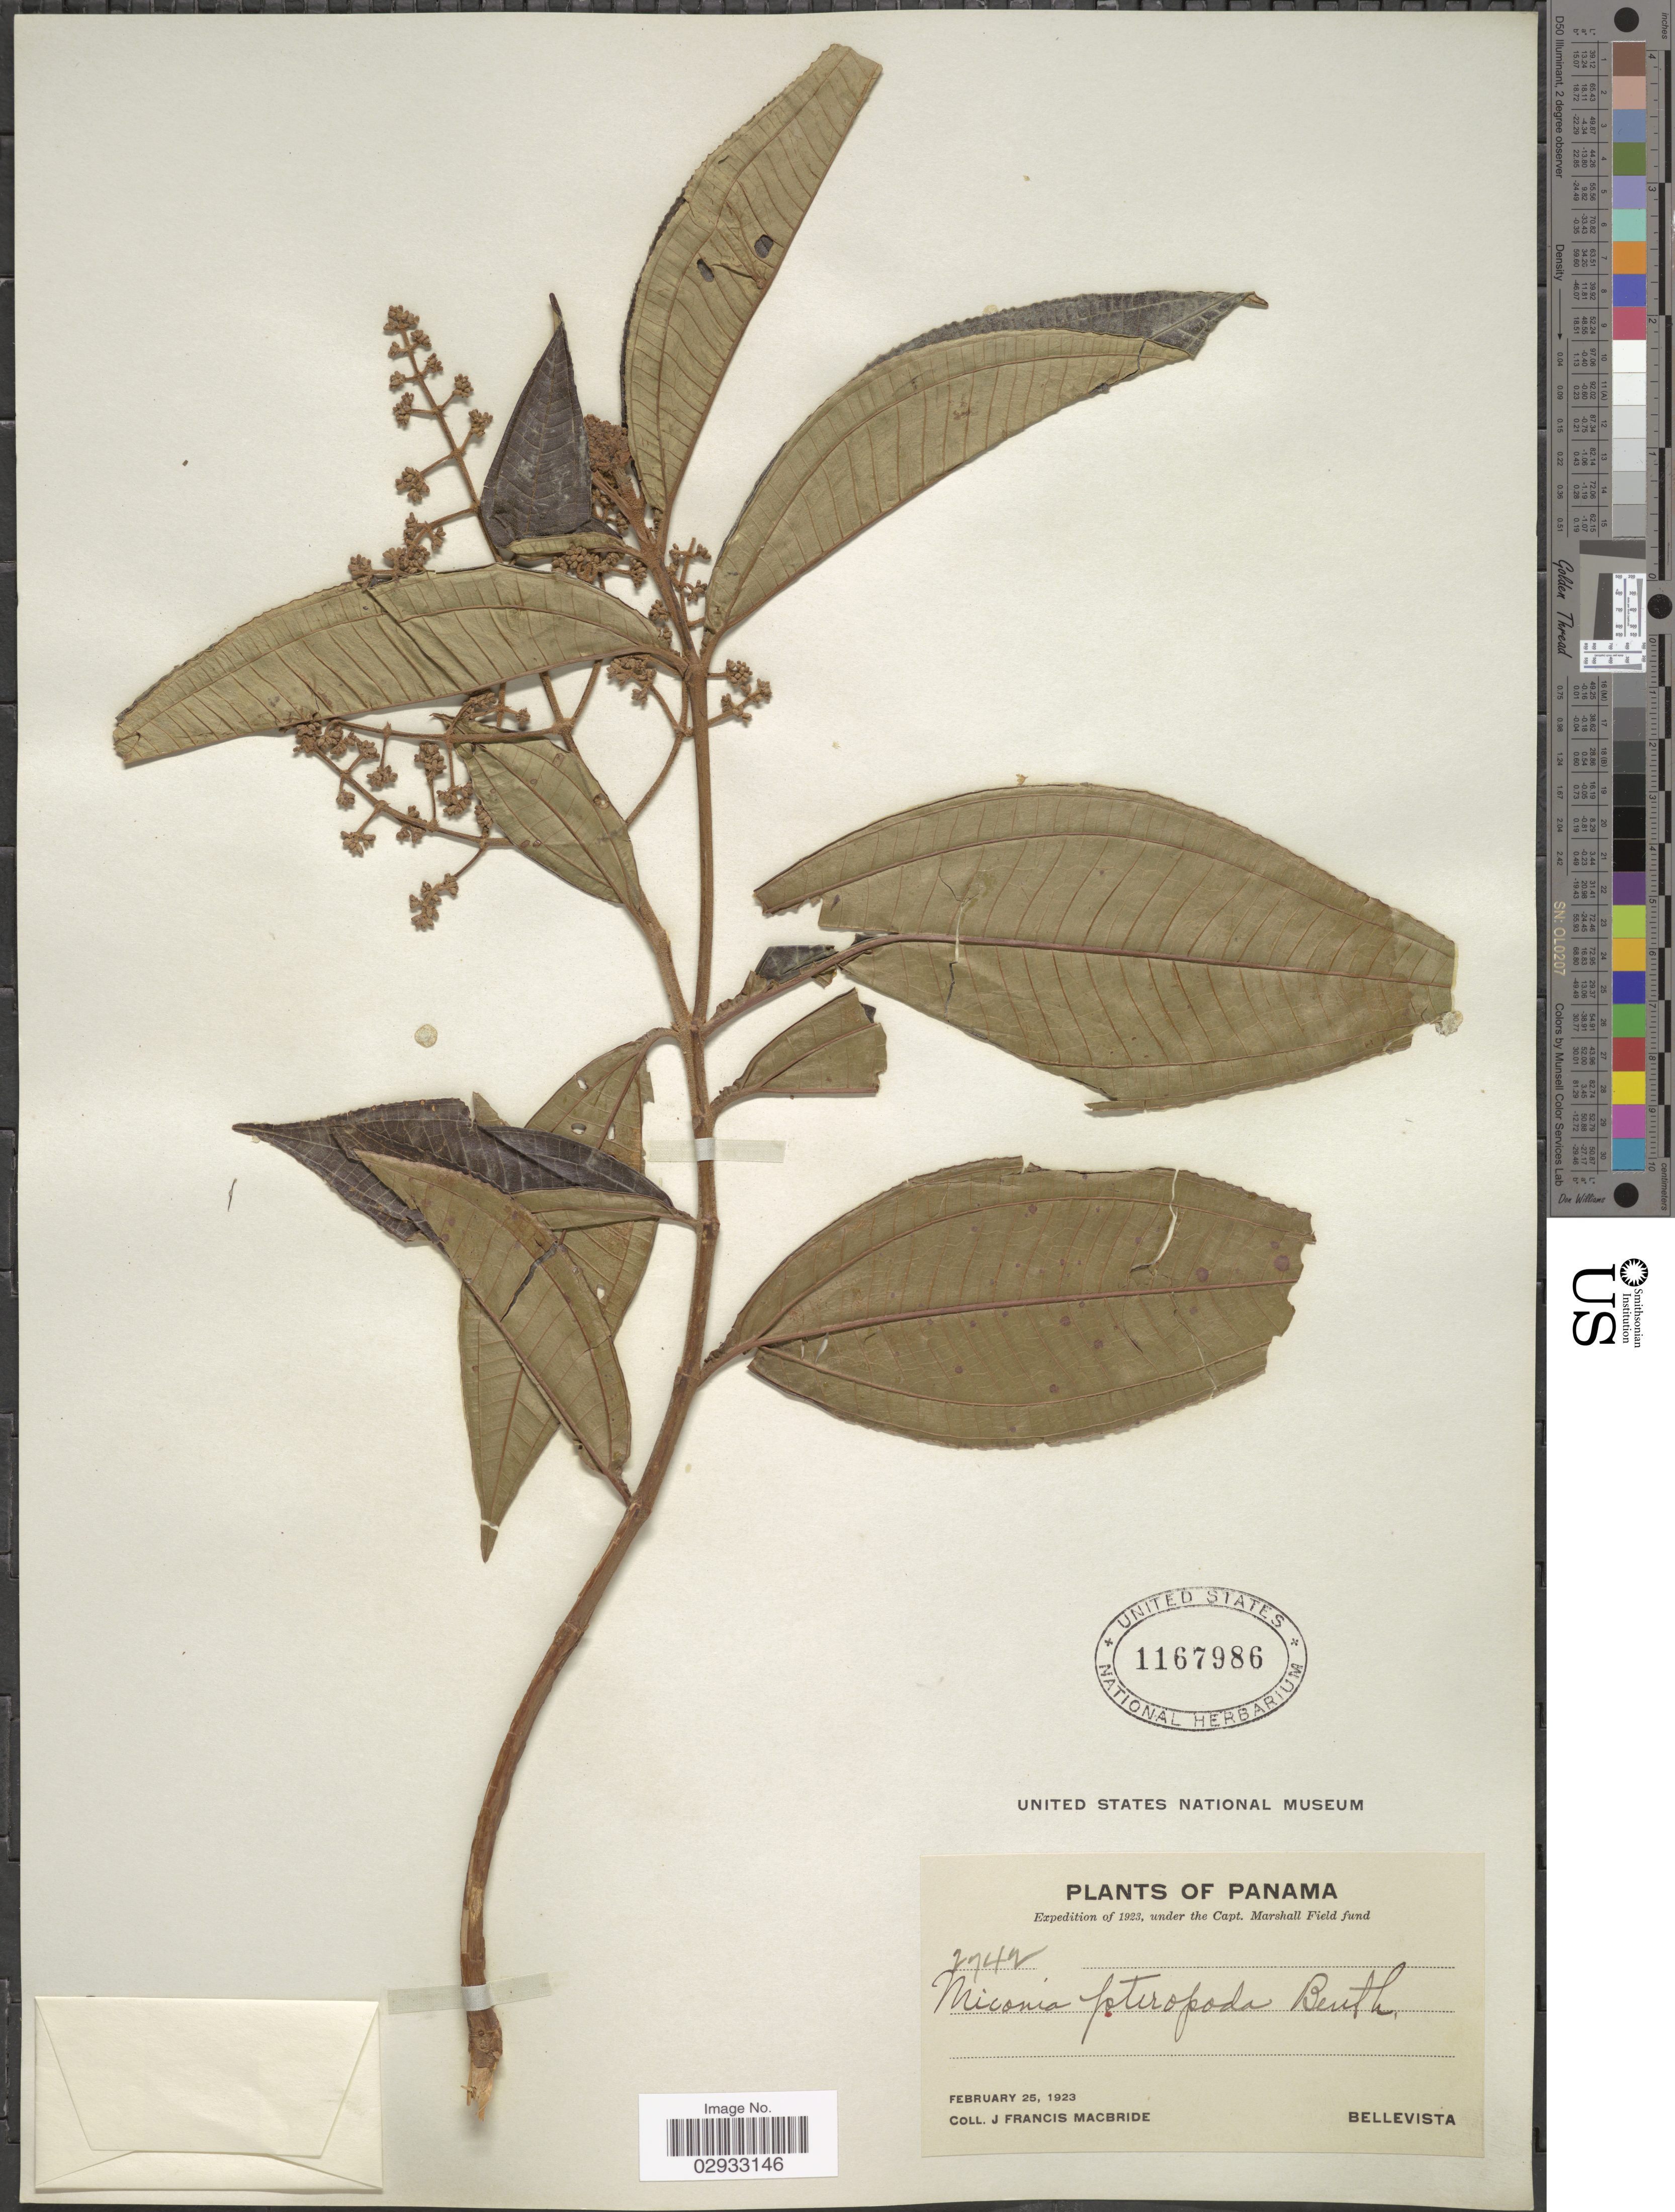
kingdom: Plantae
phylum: Tracheophyta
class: Magnoliopsida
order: Myrtales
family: Melastomataceae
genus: Miconia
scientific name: Miconia pteropoda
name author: Benth.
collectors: J. F. Macbride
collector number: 2742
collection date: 1923-02-25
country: Panama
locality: Bellevista.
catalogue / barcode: US 1167986